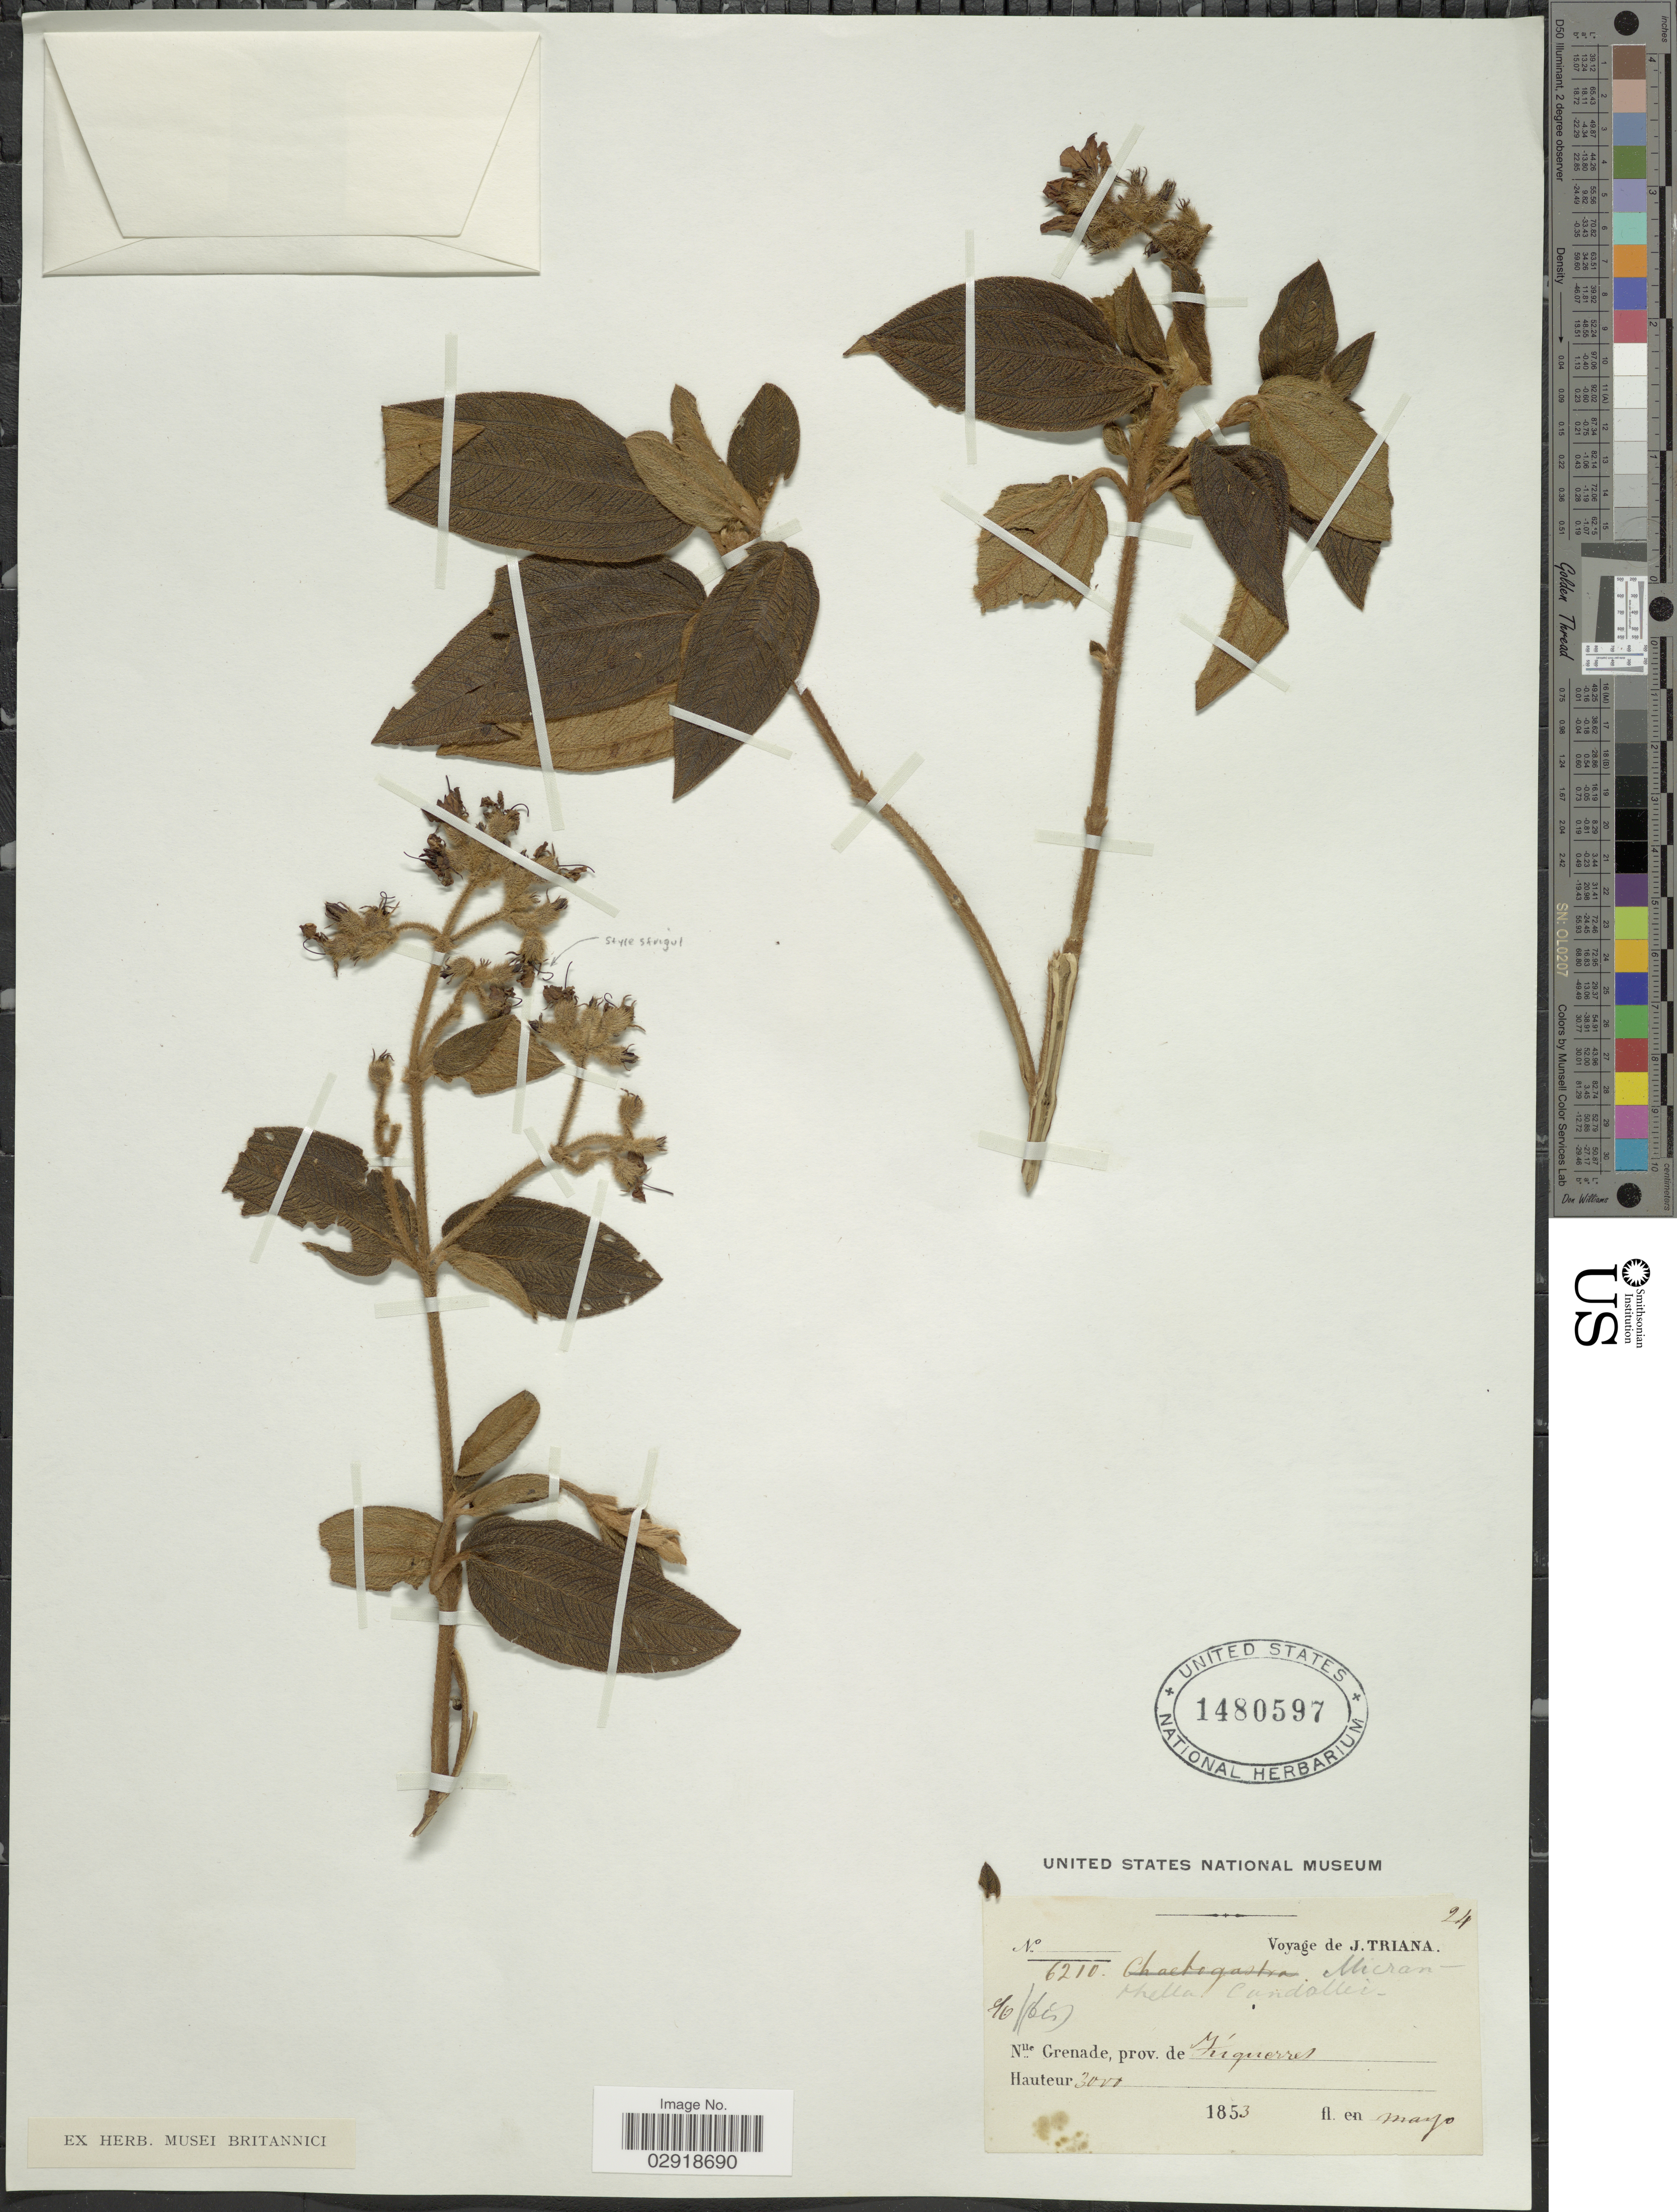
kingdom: Plantae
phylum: Tracheophyta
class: Magnoliopsida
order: Myrtales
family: Melastomataceae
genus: Chaetogastra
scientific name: Chaetogastra mollis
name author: (Bonpl.) DC.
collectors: J. Triana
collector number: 6210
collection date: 1853-05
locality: Nlle Grenade, prov. de Fúquerres.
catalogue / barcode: US 1480597